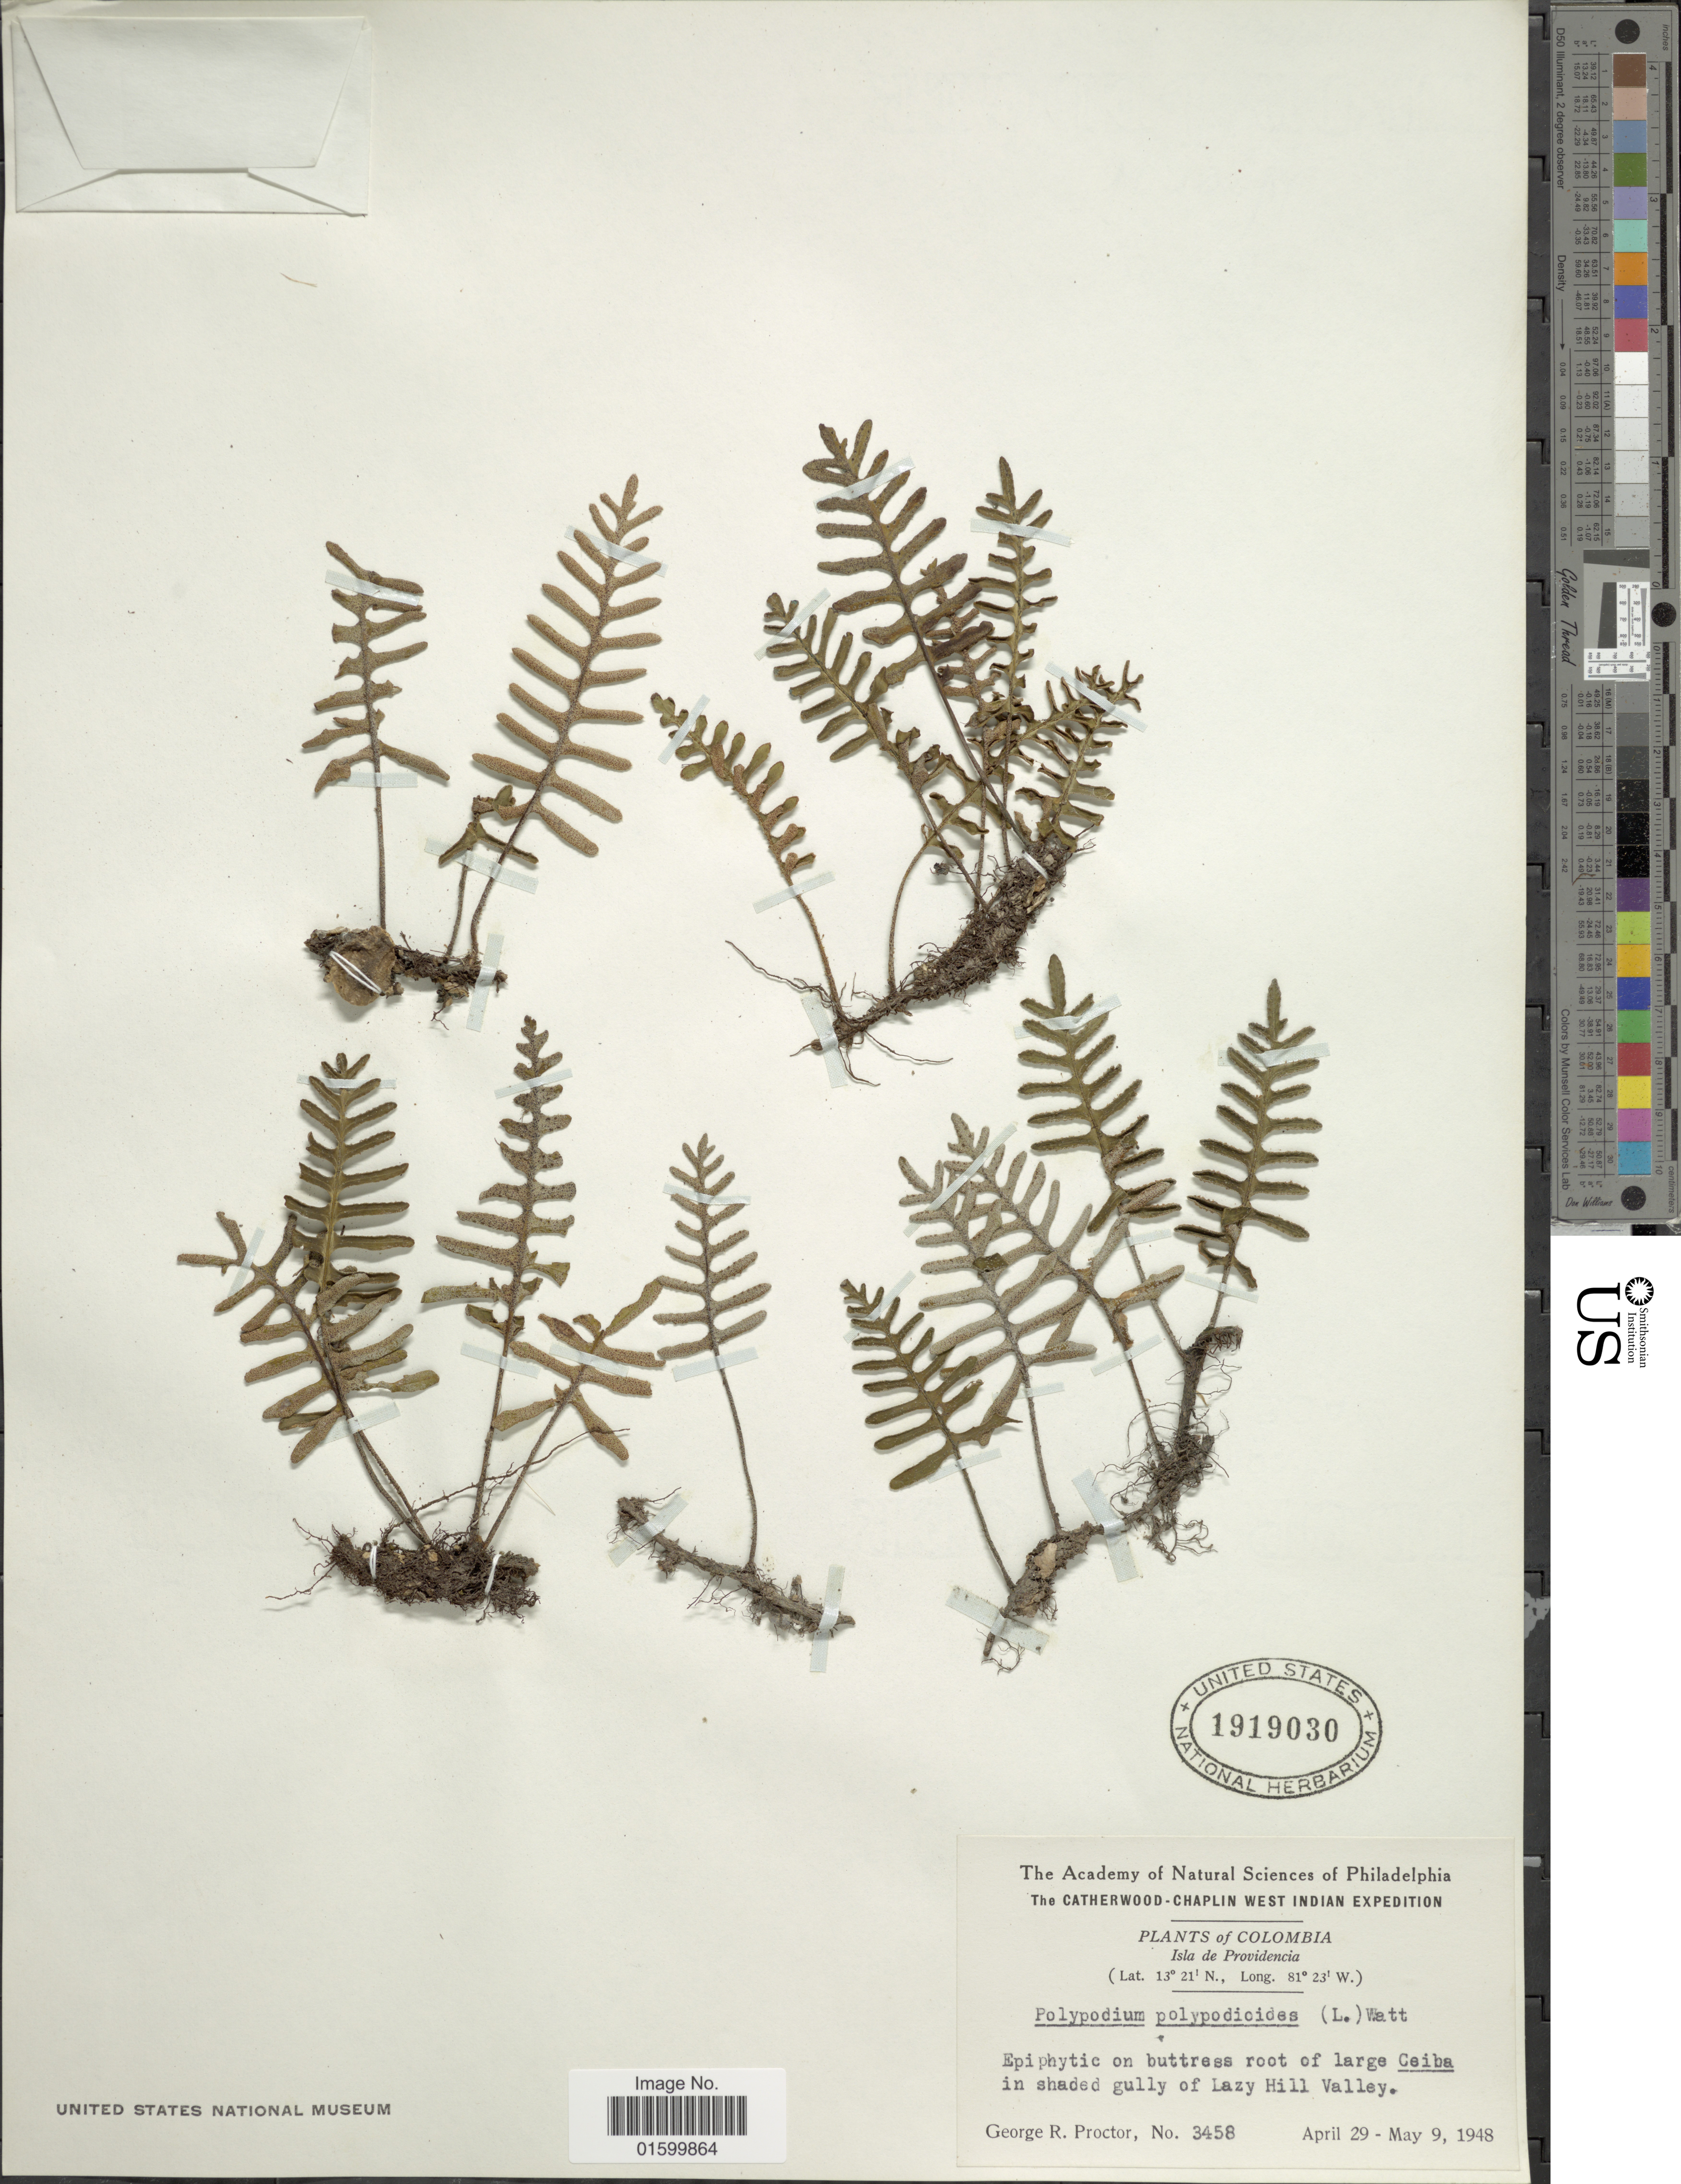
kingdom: Plantae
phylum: Tracheophyta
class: Polypodiopsida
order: Polypodiales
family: Polypodiaceae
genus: Pleopeltis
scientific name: Pleopeltis polypodioides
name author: (L.) E.G. Andrews & Windham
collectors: G. R. Proctor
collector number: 3458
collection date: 1948-04-29/1948-05-09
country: Colombia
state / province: San Andres y Providencia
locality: Isla de Providencia, in shady gully of Lazy Hill Valley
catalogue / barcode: US 1919030